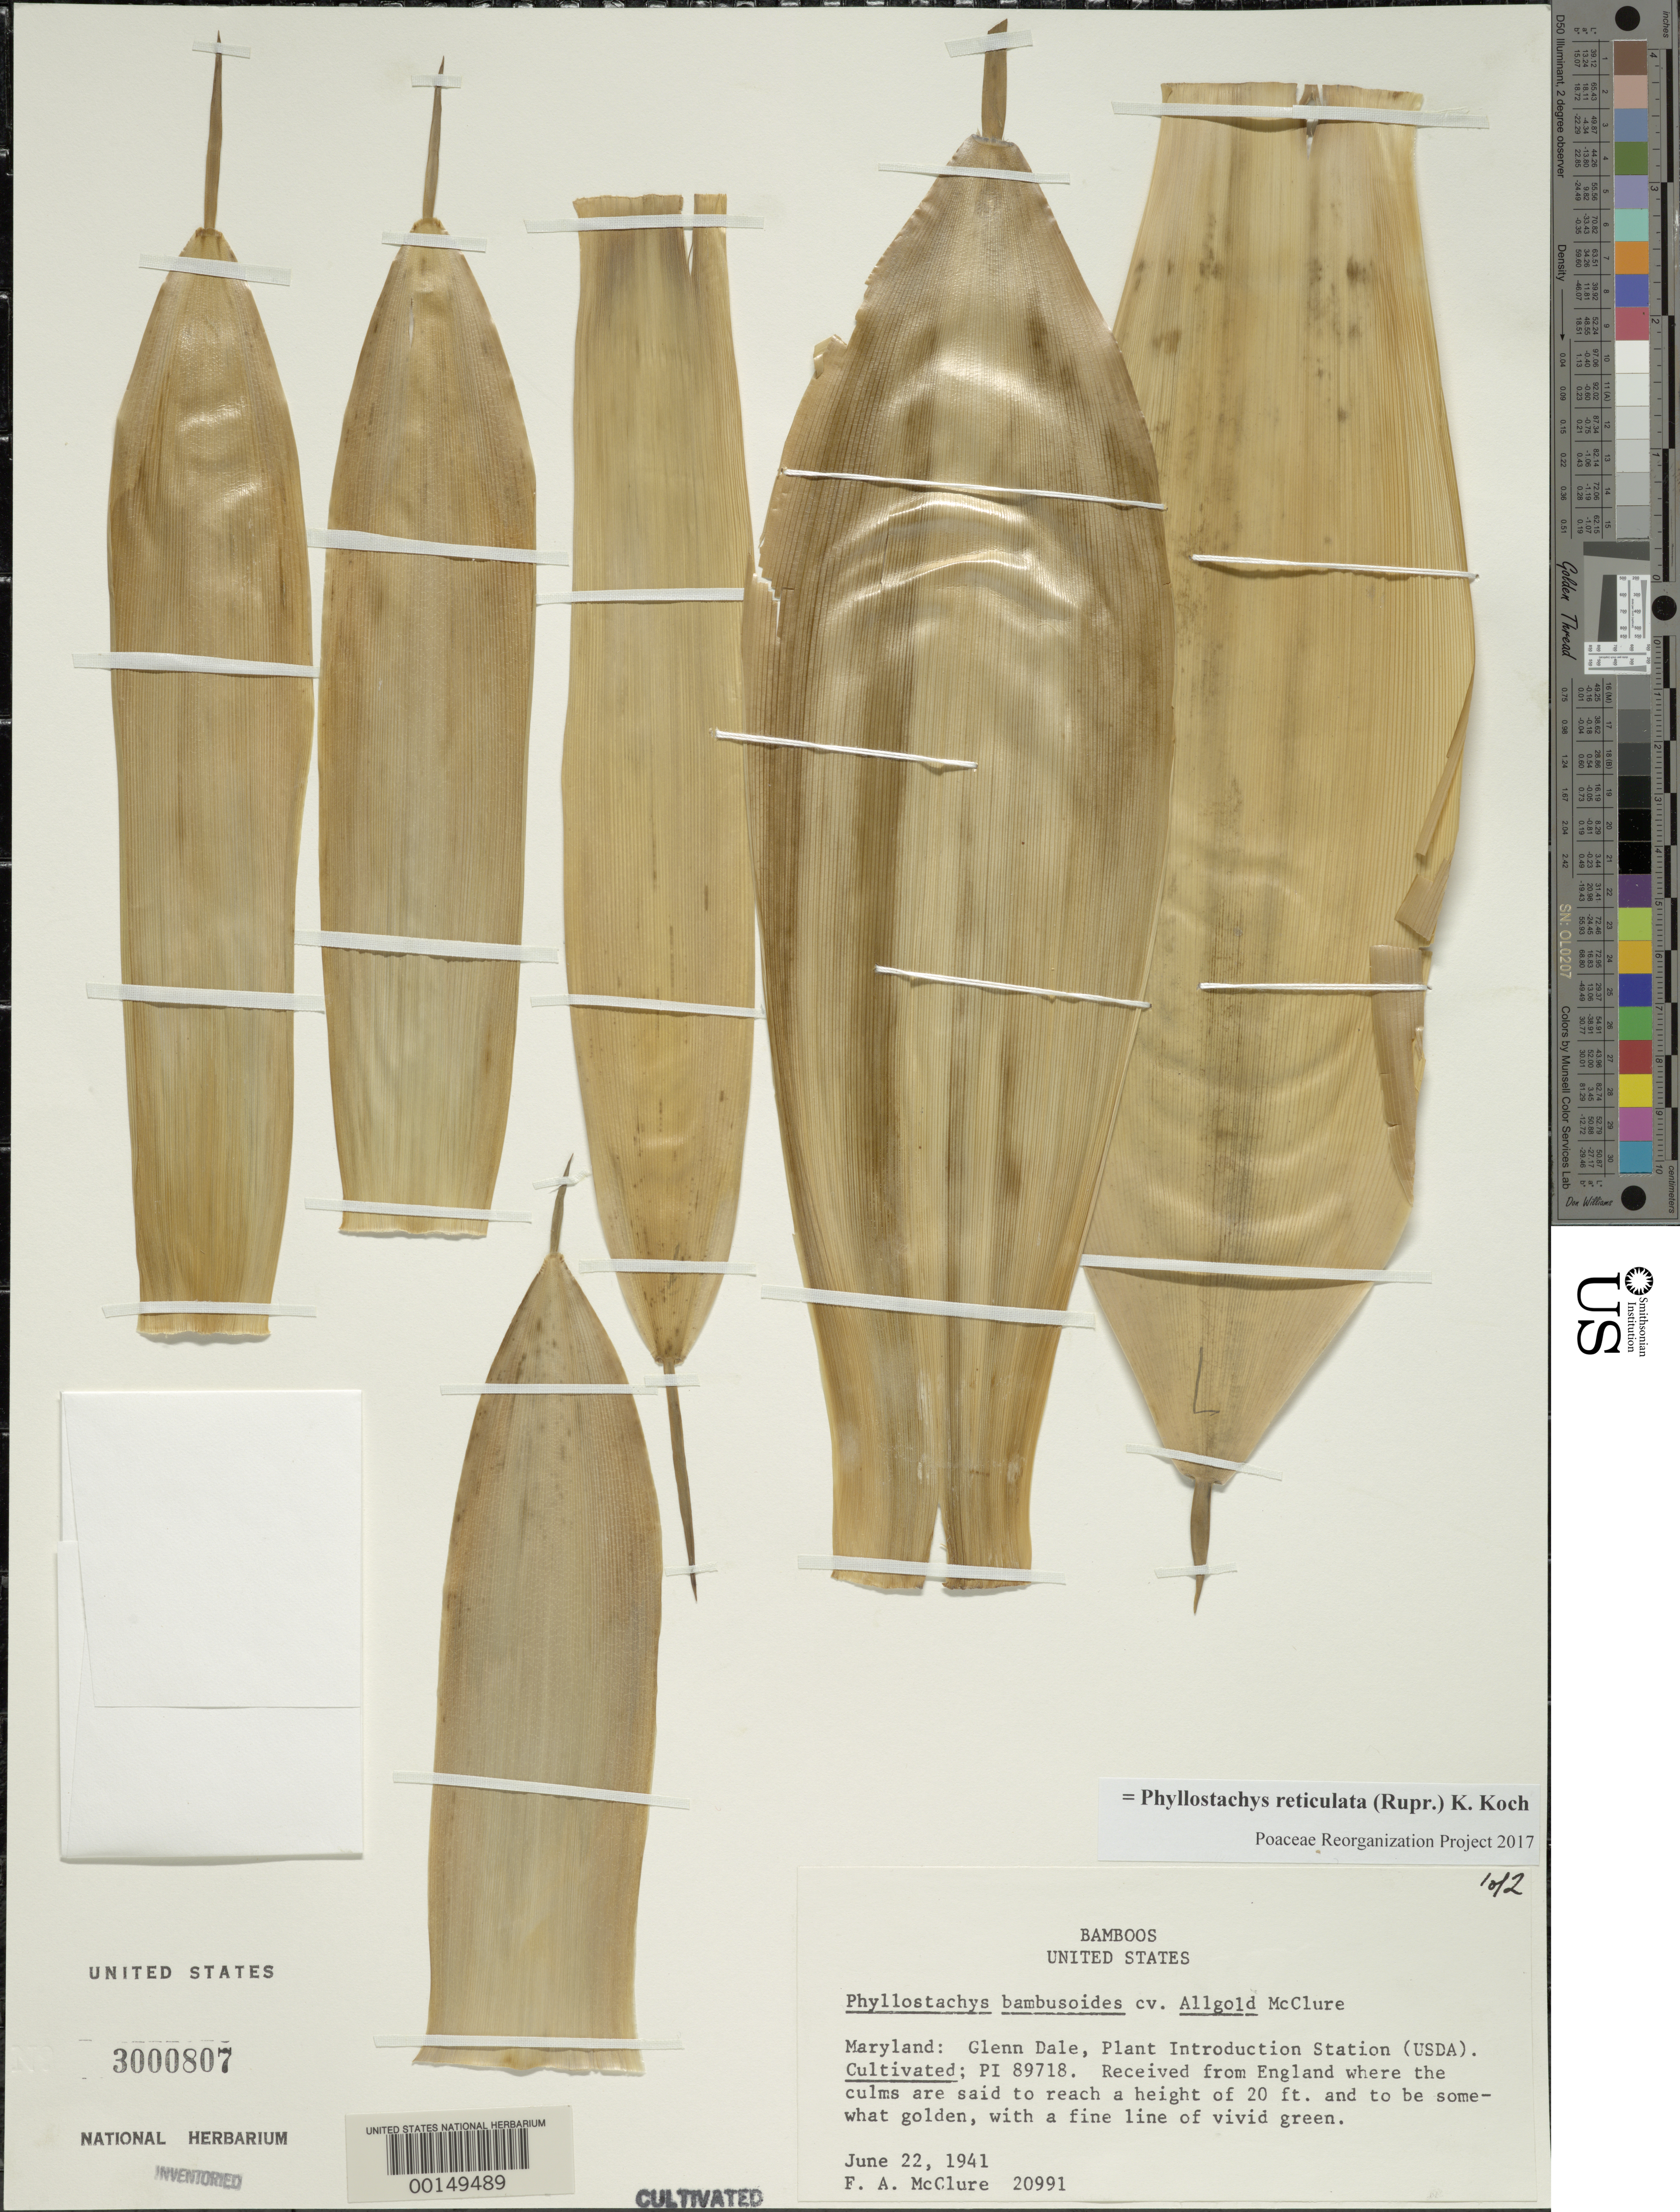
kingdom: Plantae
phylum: Tracheophyta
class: Liliopsida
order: Poales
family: Poaceae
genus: Phyllostachys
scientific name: Phyllostachys reticulata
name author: (Rupr.) K. Koch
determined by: Poaceae Reorganization Project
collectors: F. A. McClure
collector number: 20991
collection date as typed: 22 Jun 1941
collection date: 1941-06-22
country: United States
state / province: Maryland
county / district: Prince George's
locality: Glenn dale, p.i. station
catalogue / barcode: US 3000807